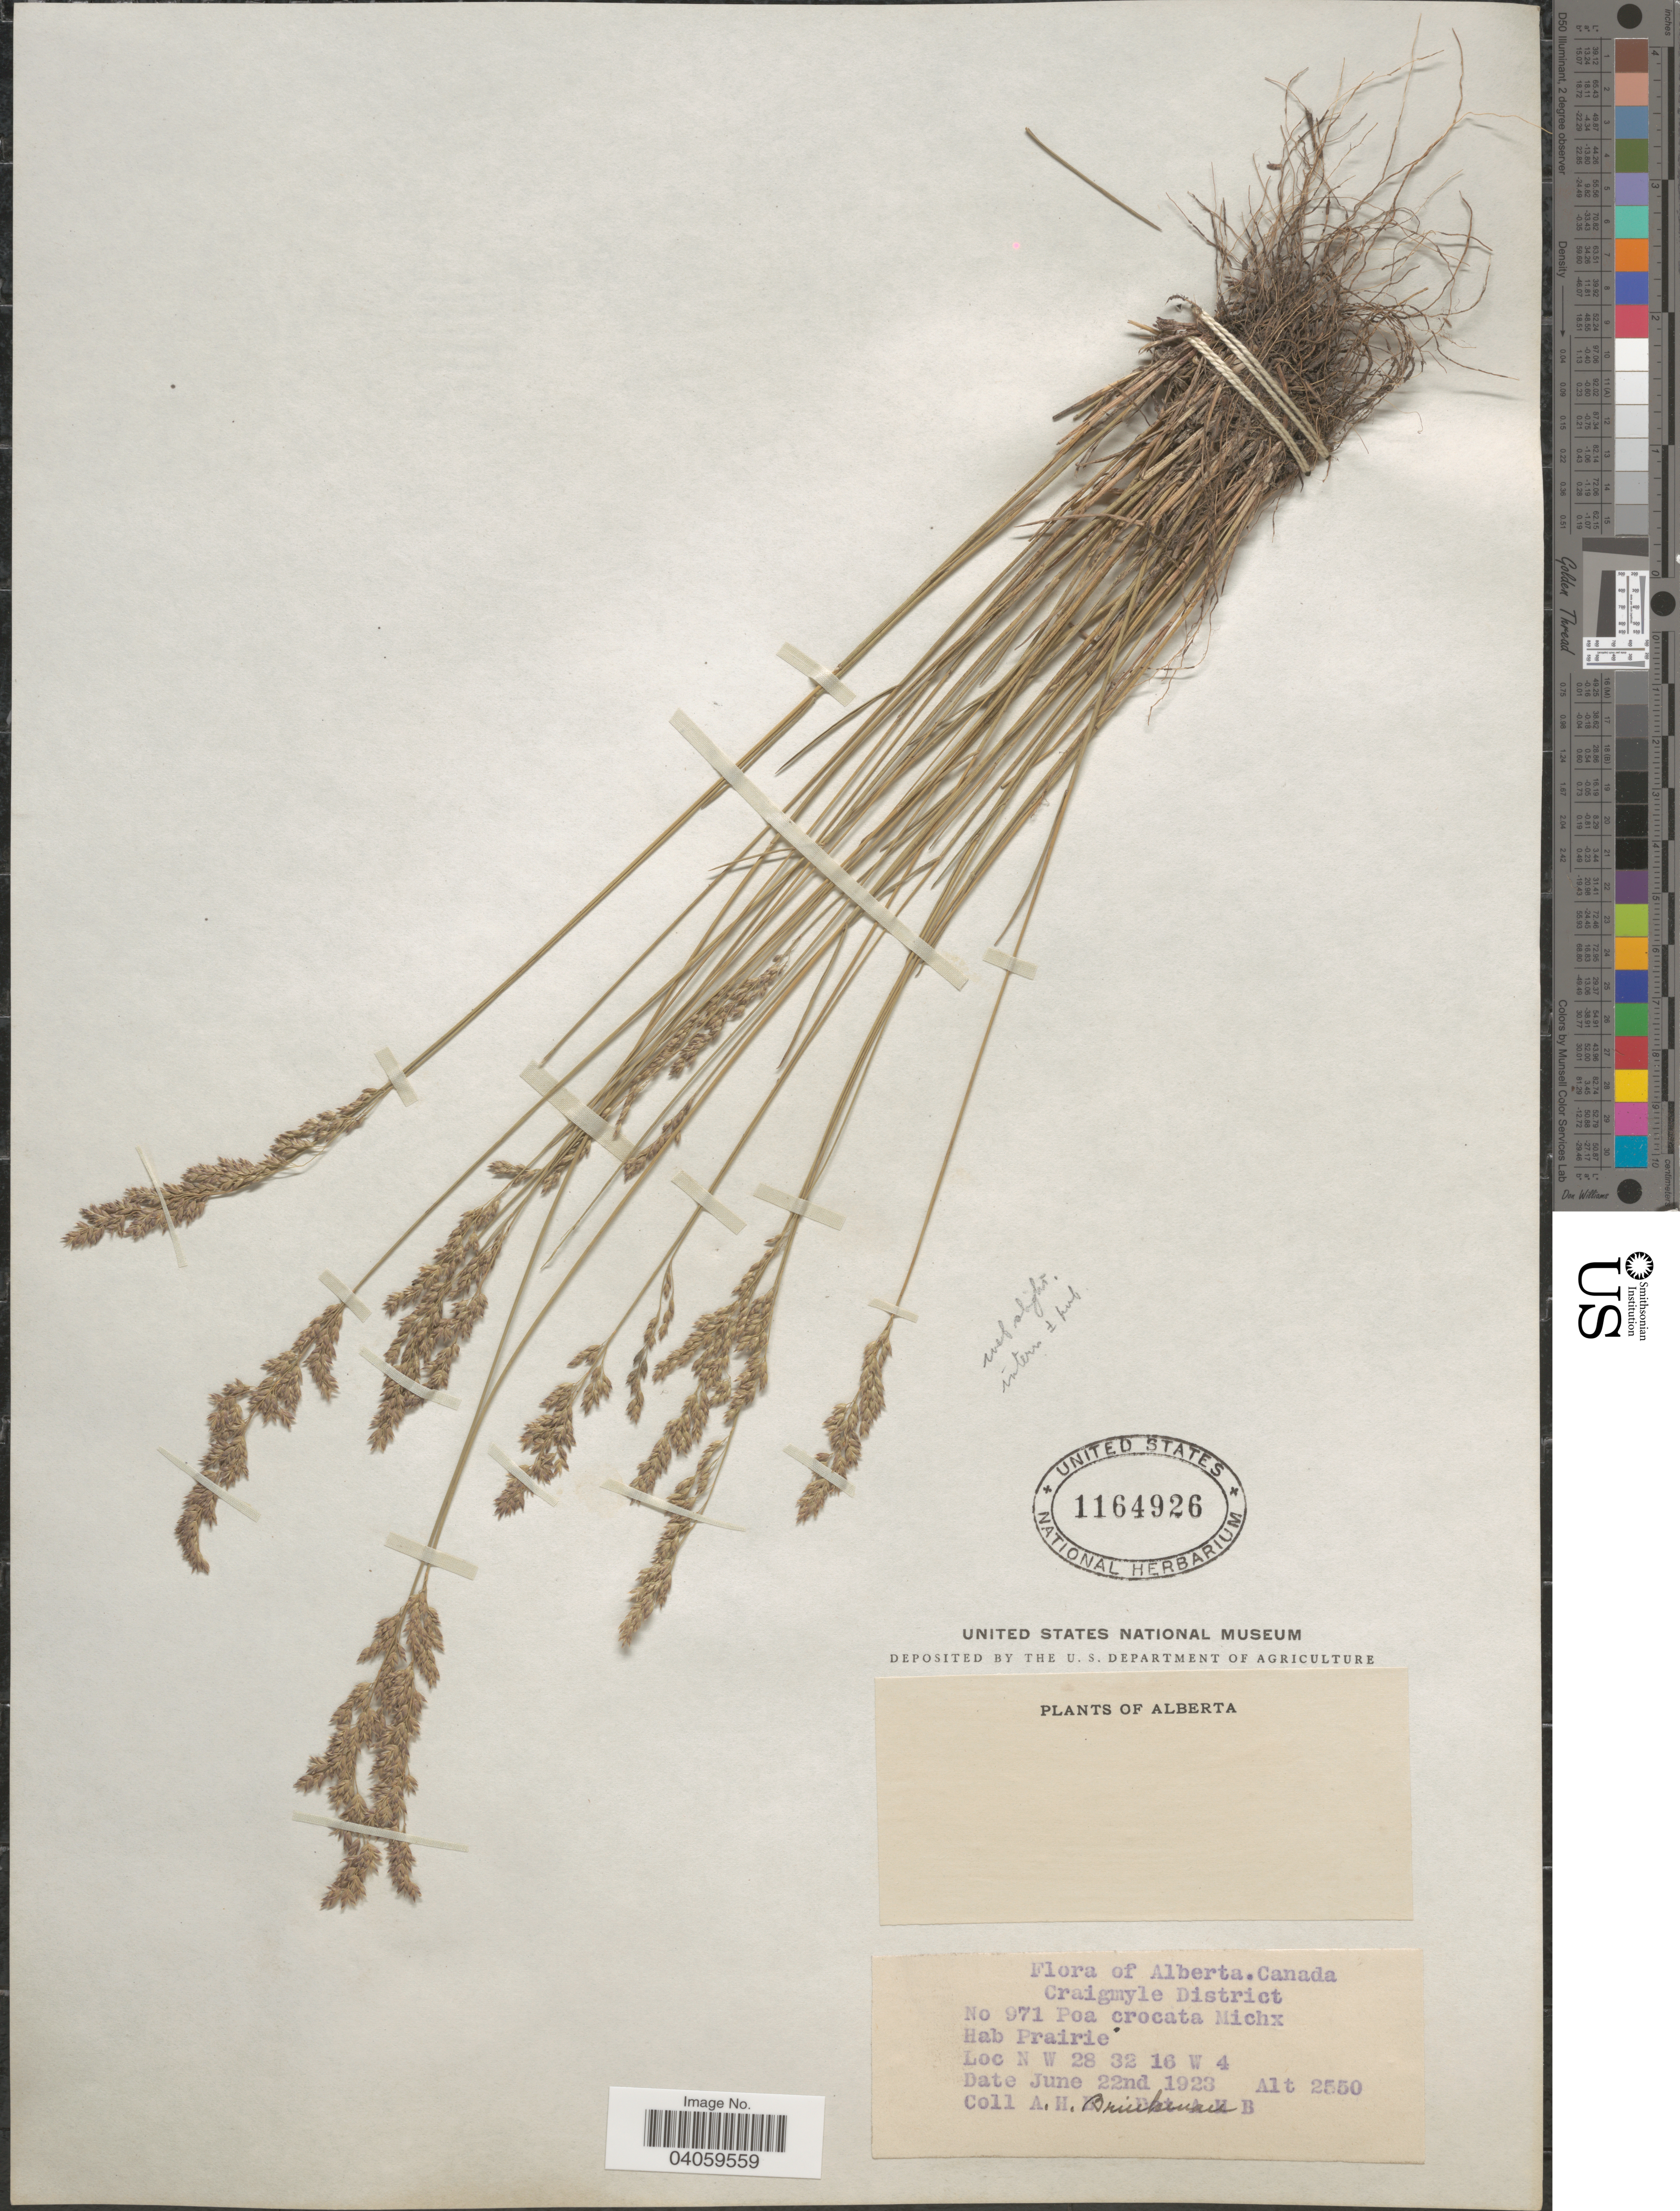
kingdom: Plantae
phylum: Tracheophyta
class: Liliopsida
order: Poales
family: Poaceae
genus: Poa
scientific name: Poa interior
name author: Rydb.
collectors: A. Brinkman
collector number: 971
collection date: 1923-06-22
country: Canada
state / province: Alberta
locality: Craigmyle District. N W 28 32 16 W 4.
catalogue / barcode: US 1164926